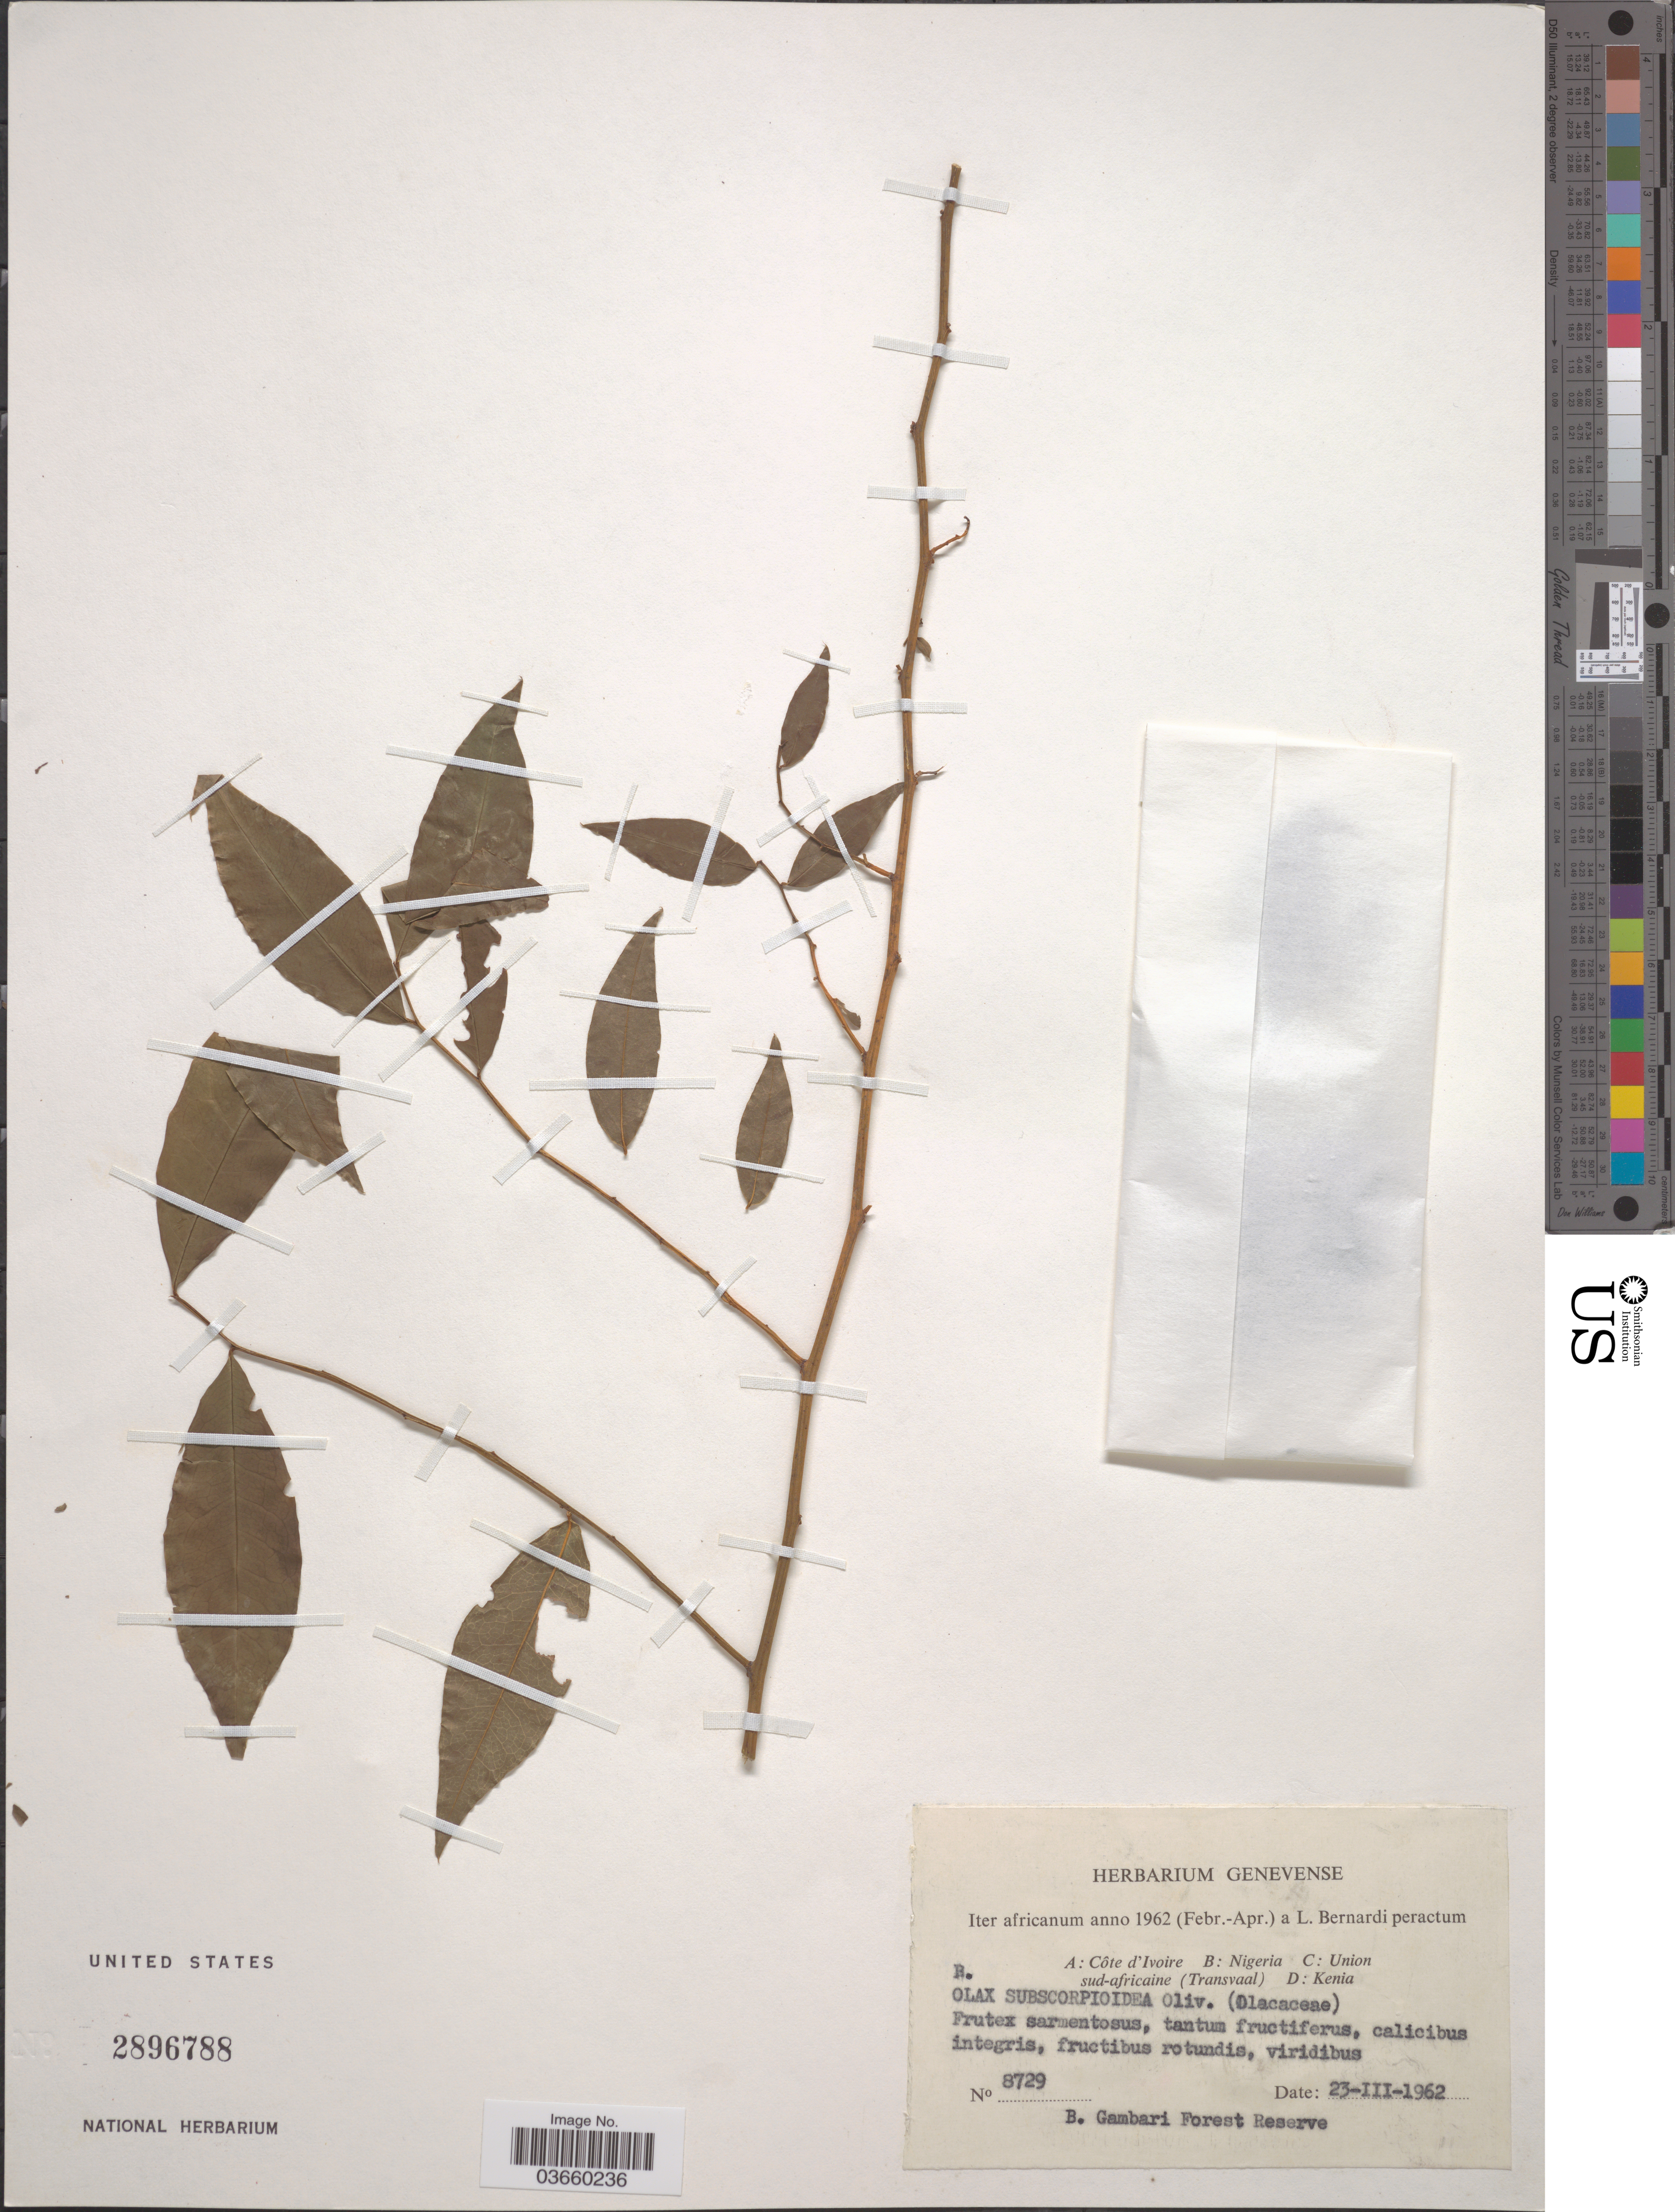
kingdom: Plantae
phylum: Tracheophyta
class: Magnoliopsida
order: Santalales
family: Olacaceae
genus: Olax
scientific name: Olax subscorpioidea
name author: Oliv.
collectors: L. Bernardi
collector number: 8729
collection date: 1962-03-23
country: Nigeria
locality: Gambari Forest Reserve.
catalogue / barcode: US 2896788